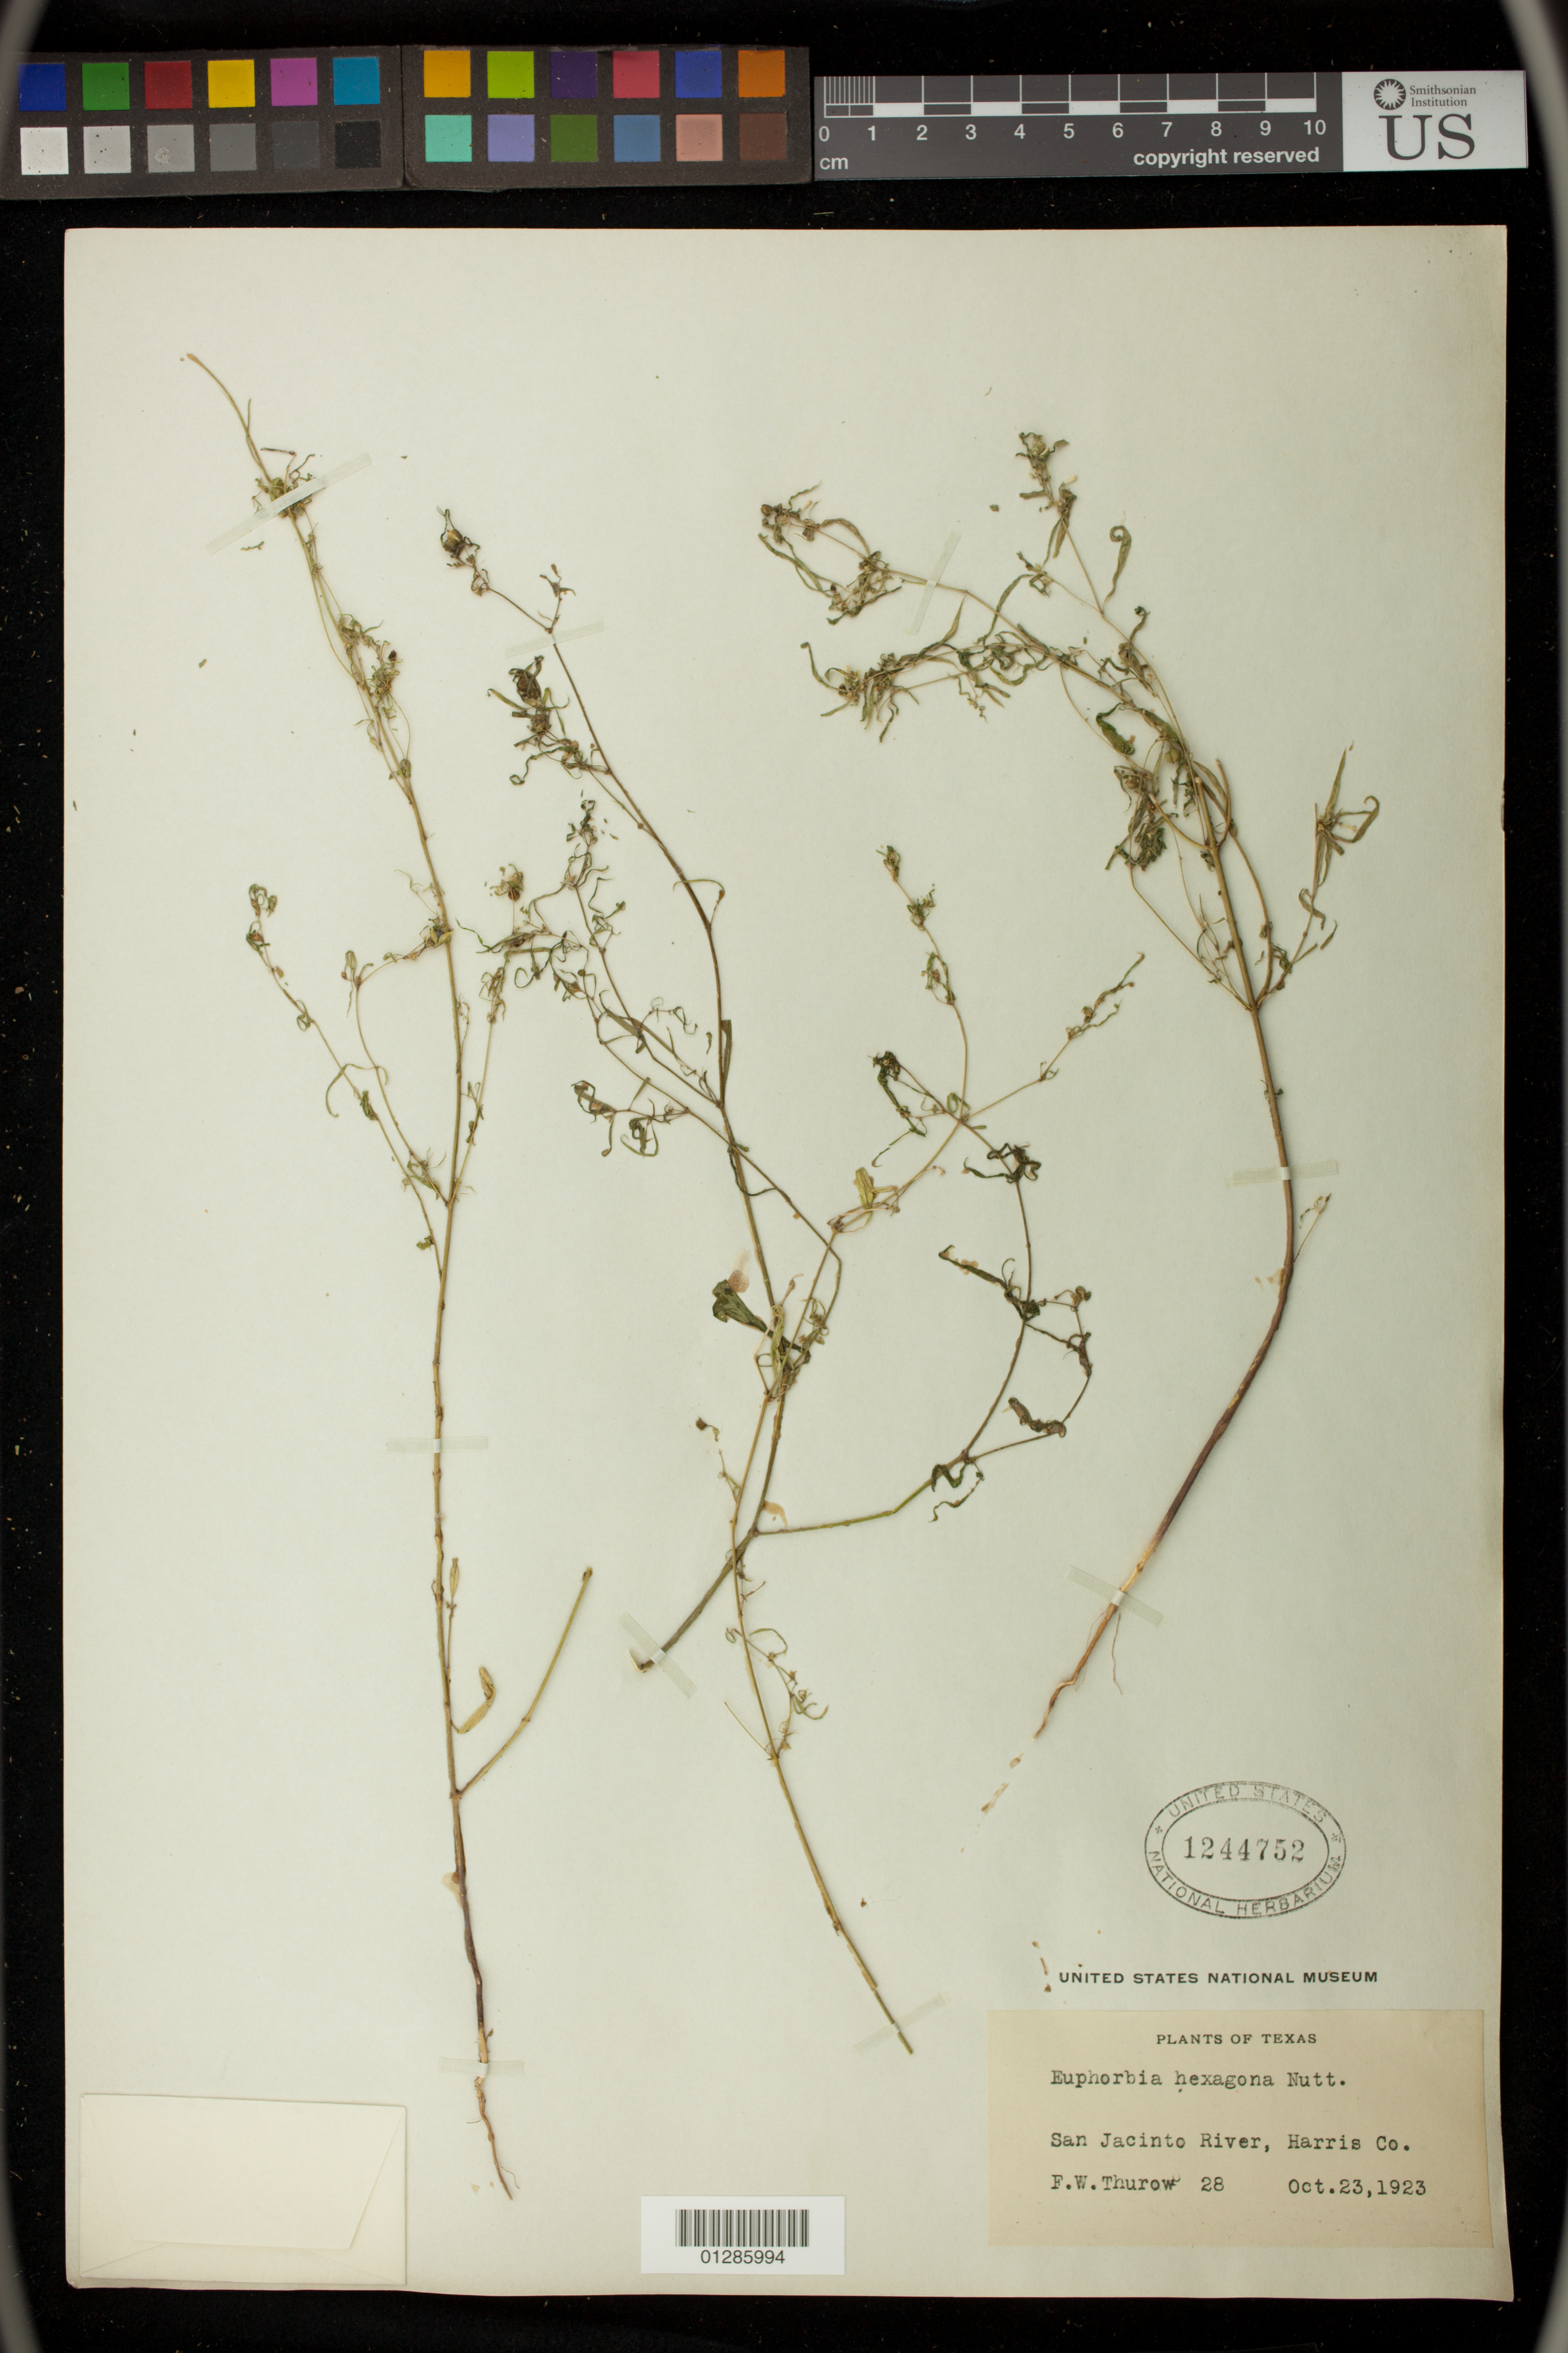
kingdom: Plantae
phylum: Tracheophyta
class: Magnoliopsida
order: Malpighiales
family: Euphorbiaceae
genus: Euphorbia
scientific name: Euphorbia hexagona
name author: Nutt. ex Spreng.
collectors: F. W. Thurow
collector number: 28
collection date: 1923-10-23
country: United States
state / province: Texas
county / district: Harris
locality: San Jacinto River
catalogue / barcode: US 1244752